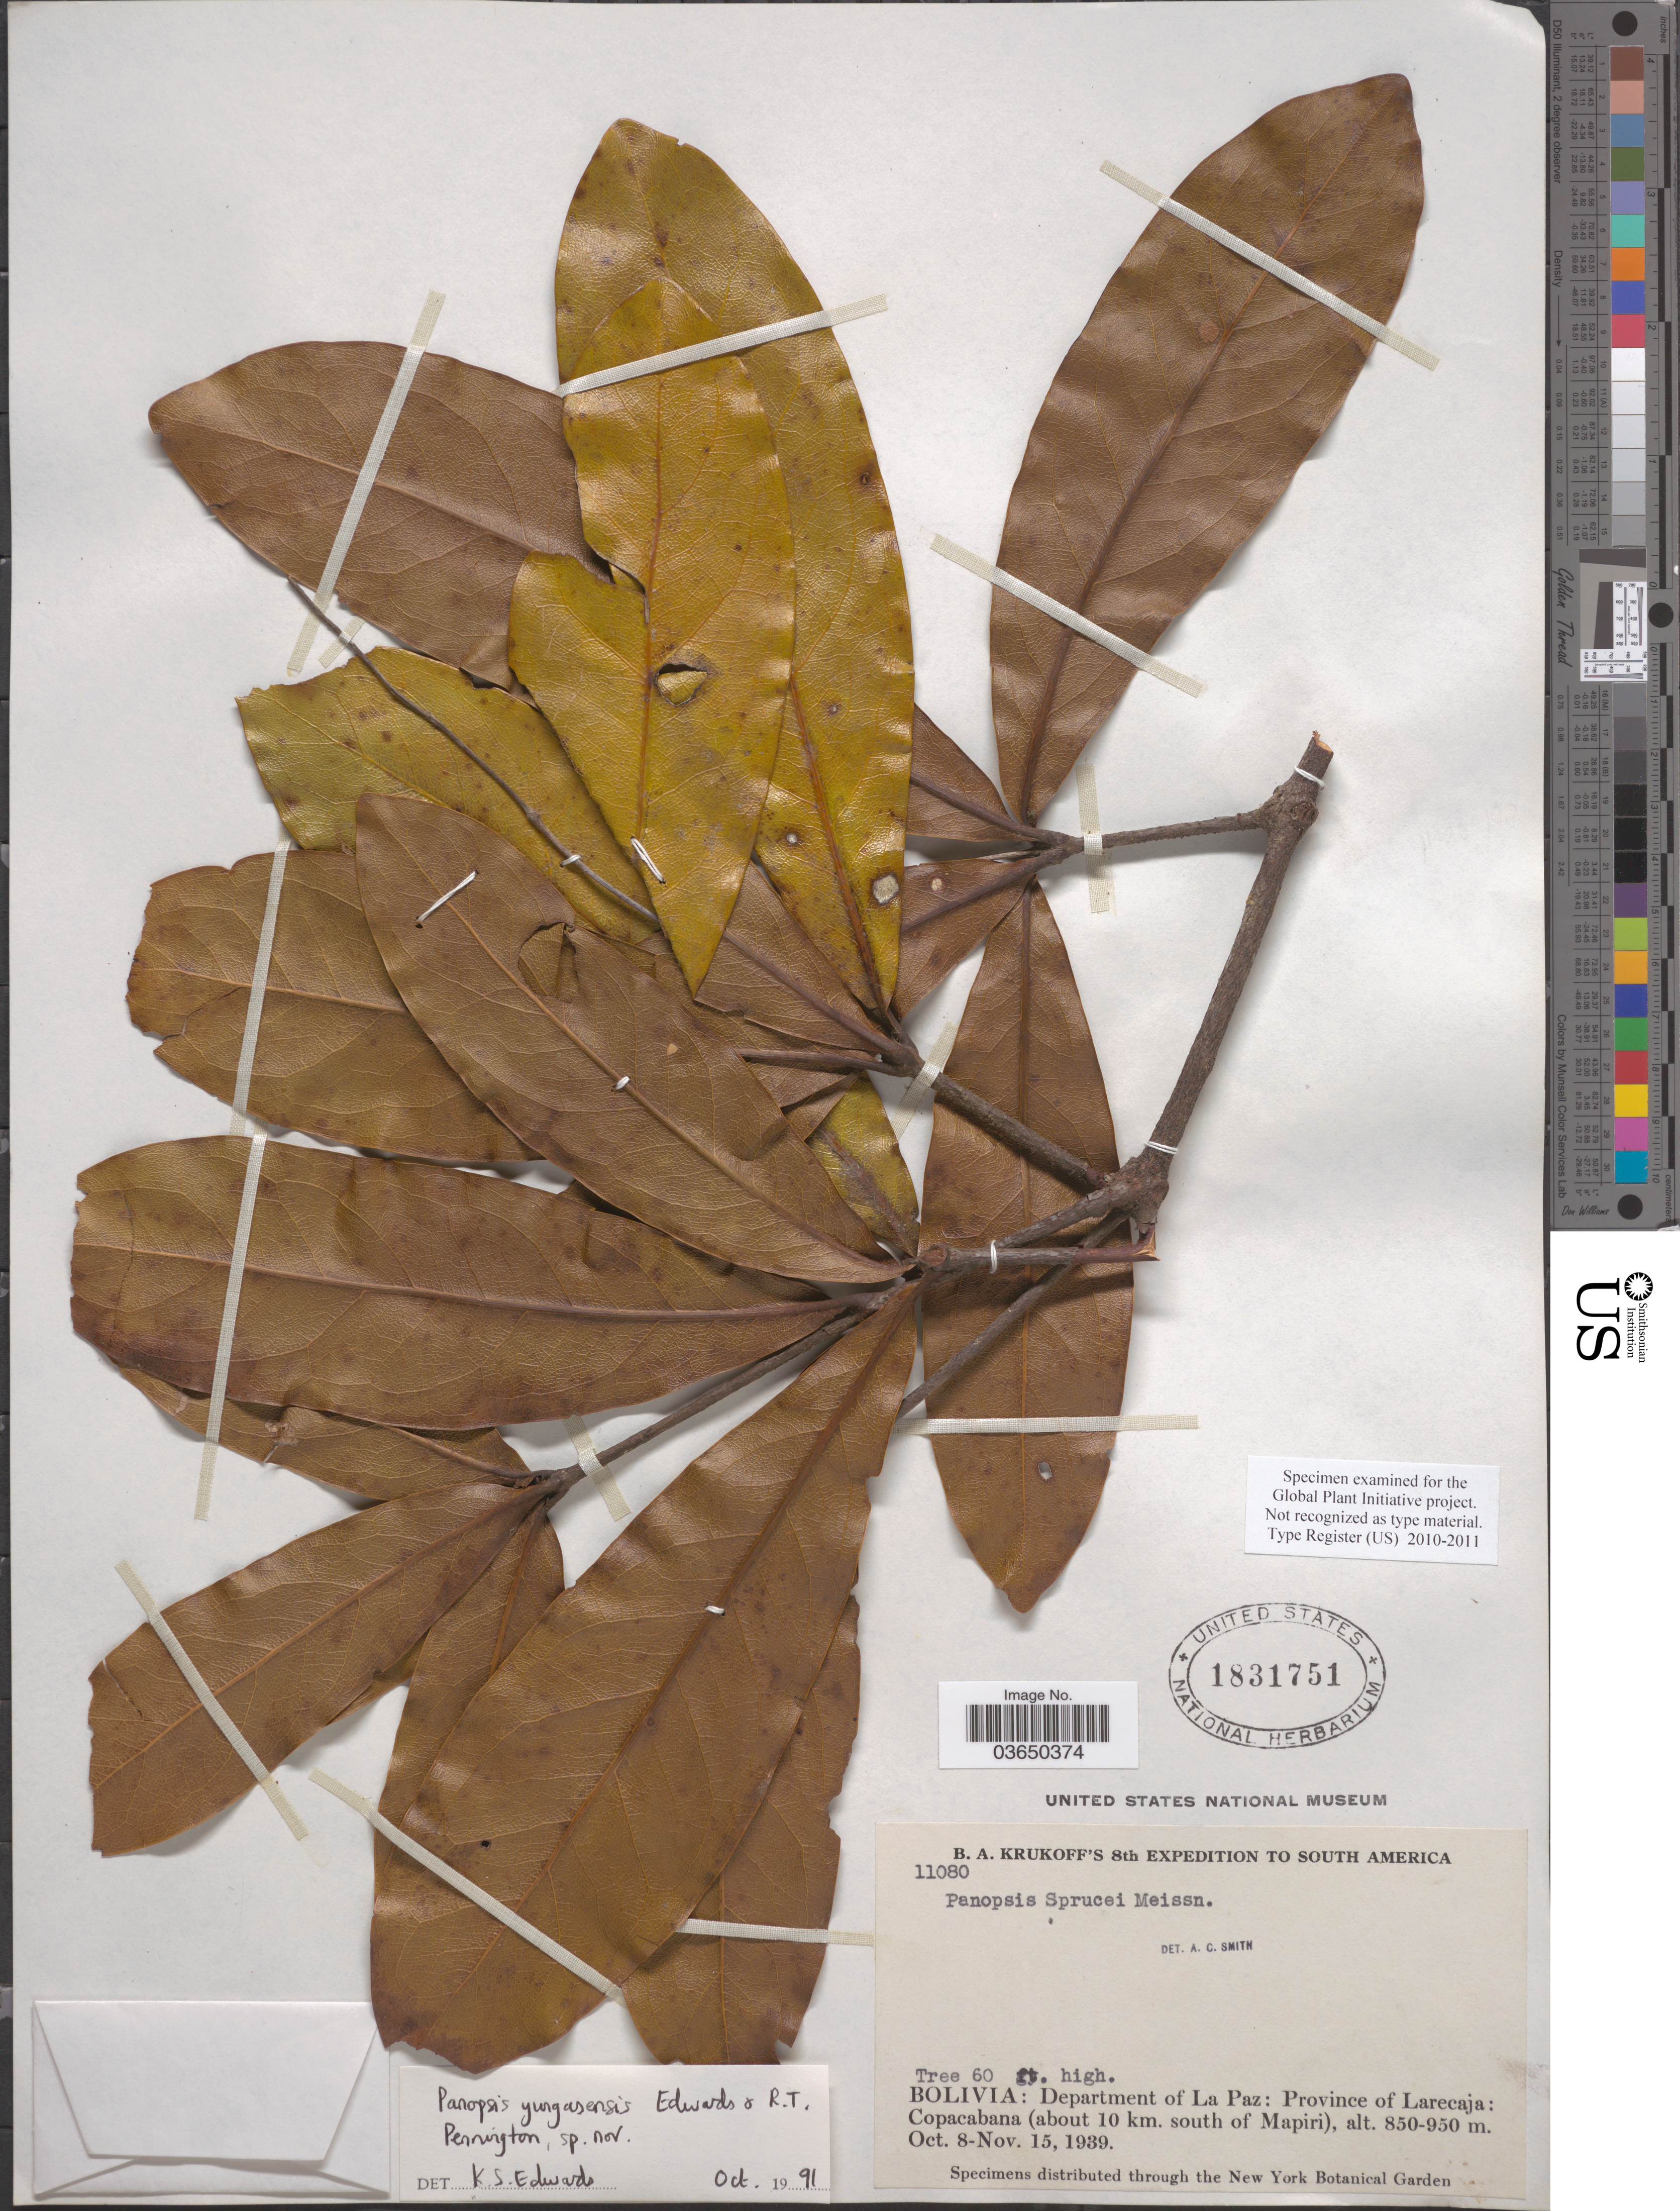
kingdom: Plantae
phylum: Tracheophyta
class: Magnoliopsida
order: Proteales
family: Proteaceae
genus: Panopsis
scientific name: Panopsis yungasensis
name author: K.S. Edwards & R.T. Penn.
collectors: B. A. Krukoff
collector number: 11080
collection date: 1939-10-08/1939-11-15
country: Bolivia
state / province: La Paz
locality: Department of La Paz: Province of Larecaja: Copacabana (about 10 km. south of Mapiri).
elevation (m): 850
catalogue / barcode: US 1831751